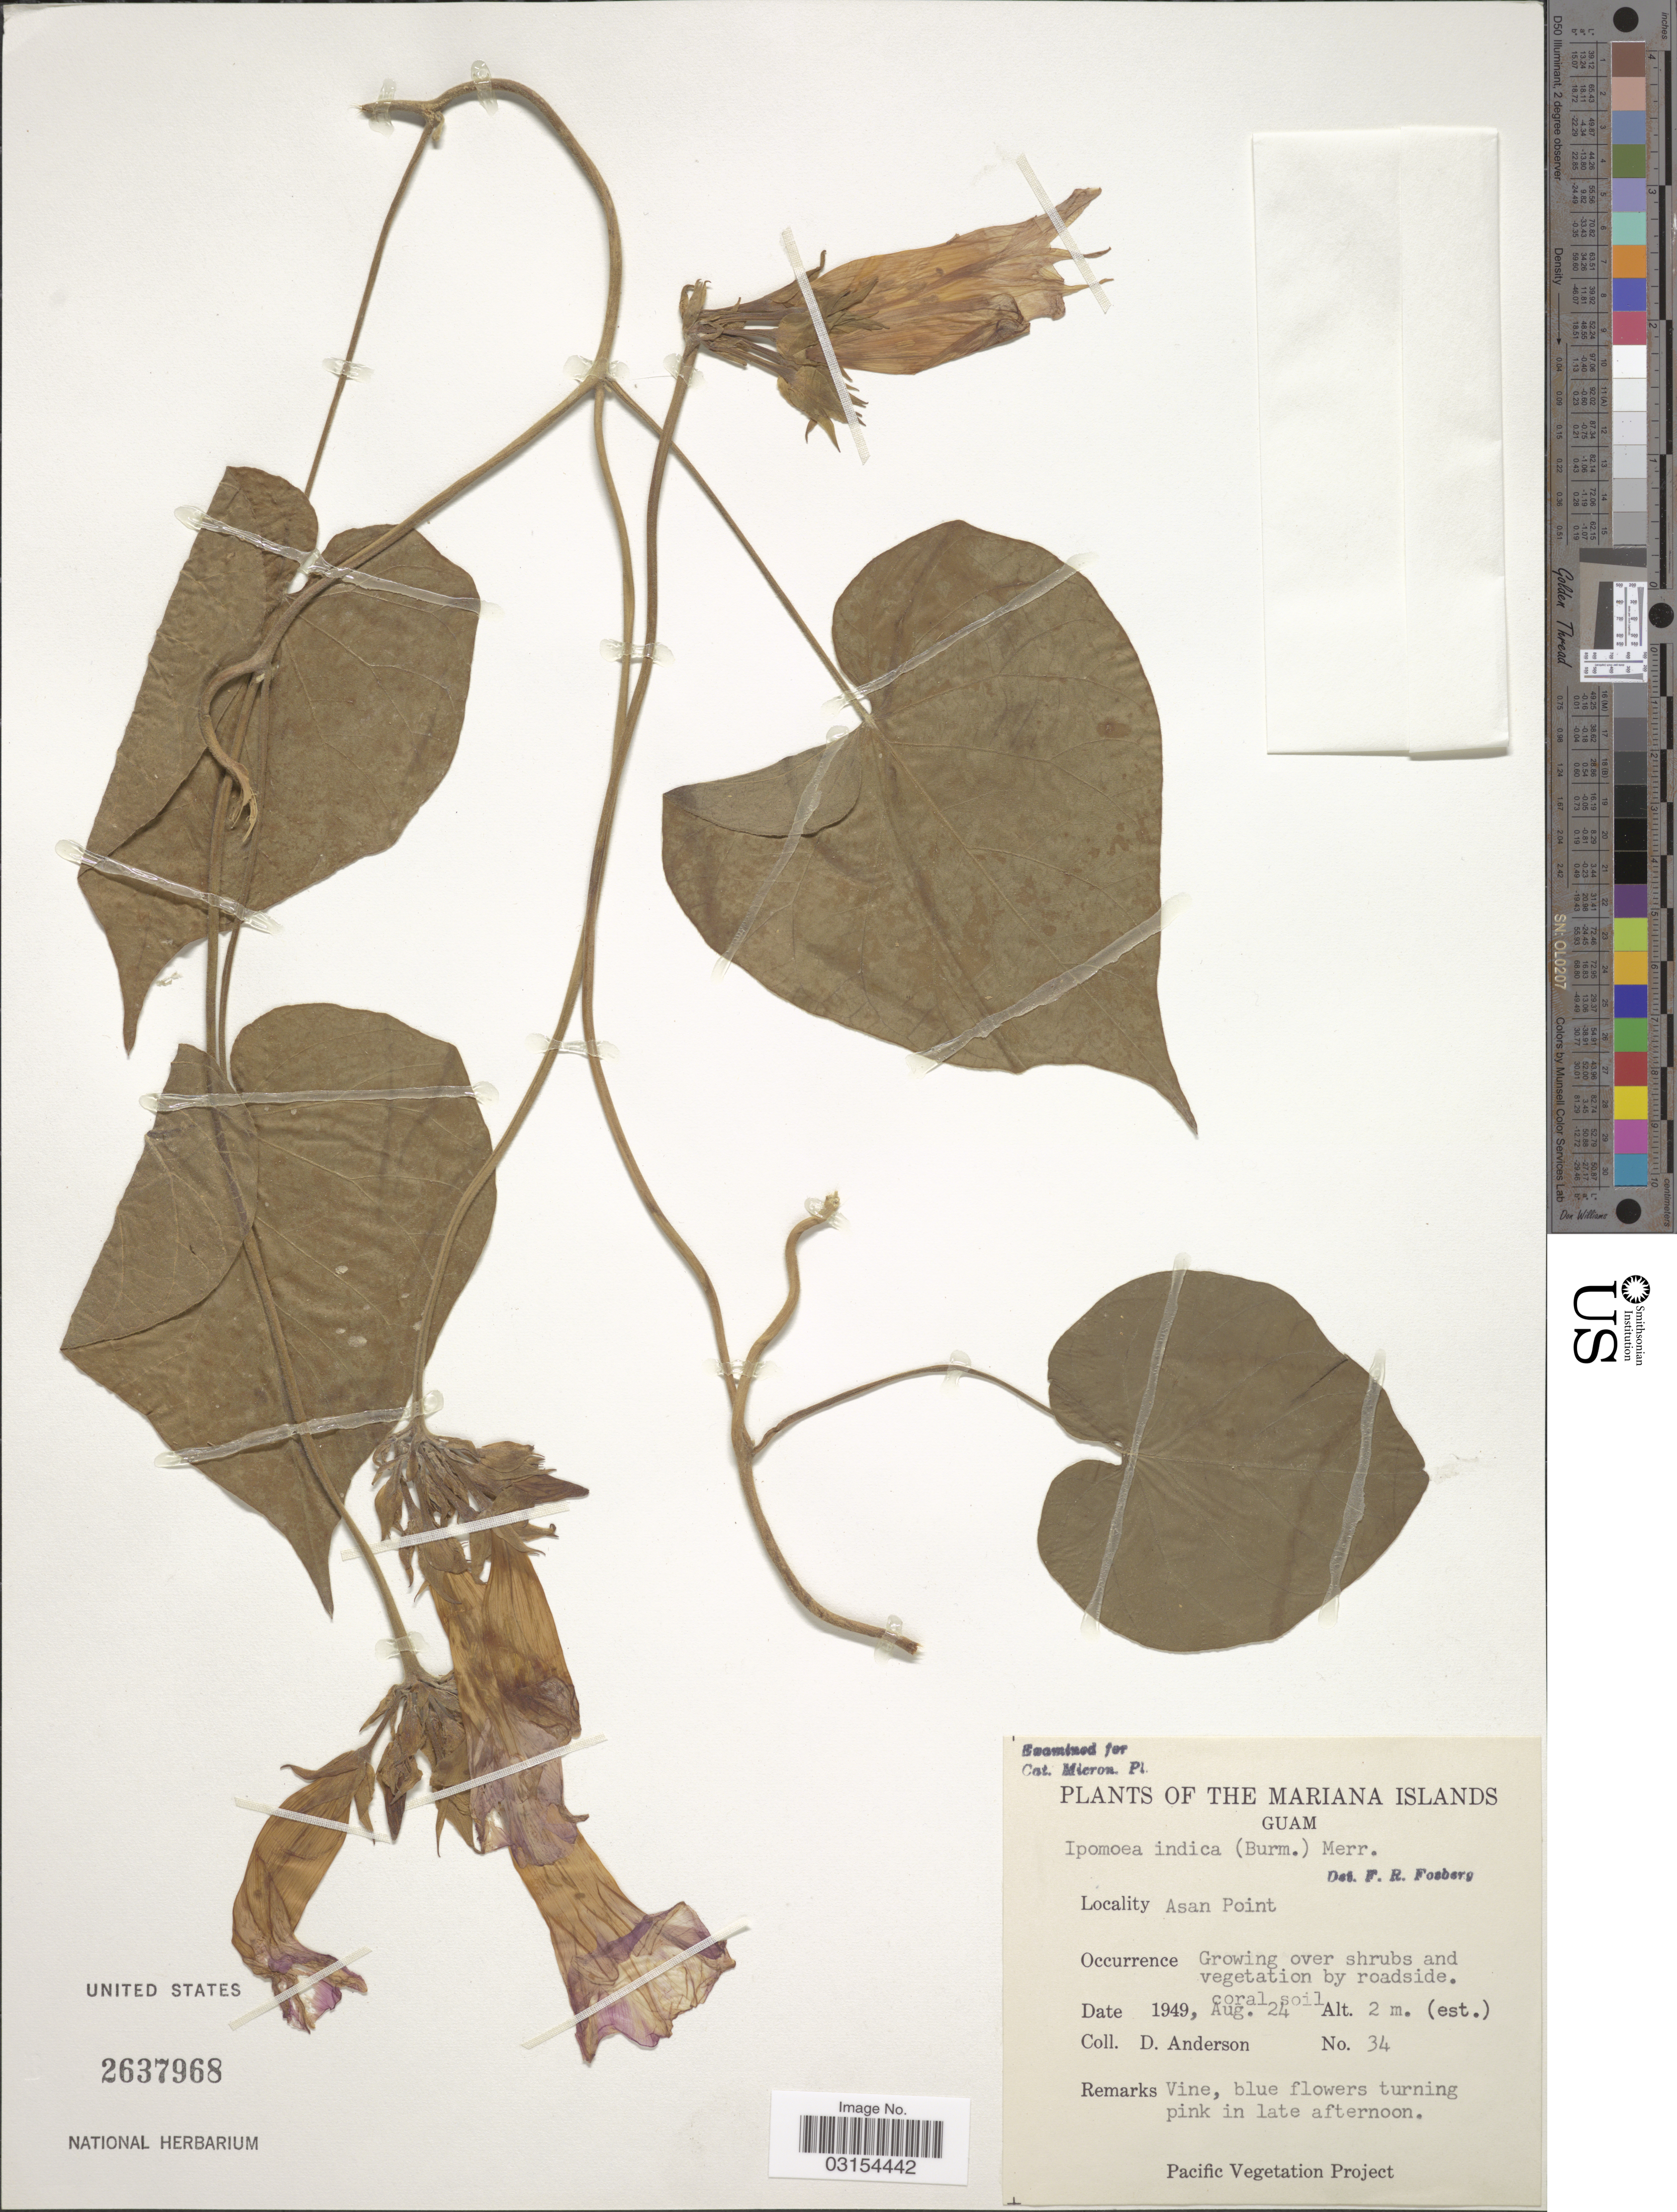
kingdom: Plantae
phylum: Tracheophyta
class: Magnoliopsida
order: Solanales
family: Convolvulaceae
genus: Ipomoea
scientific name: Ipomoea indica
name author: (Burm.) Merr.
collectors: D. Anderson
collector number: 34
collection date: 1949-08-24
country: Guam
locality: The Mariana Islands. Asan Point.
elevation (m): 2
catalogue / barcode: US 2637968